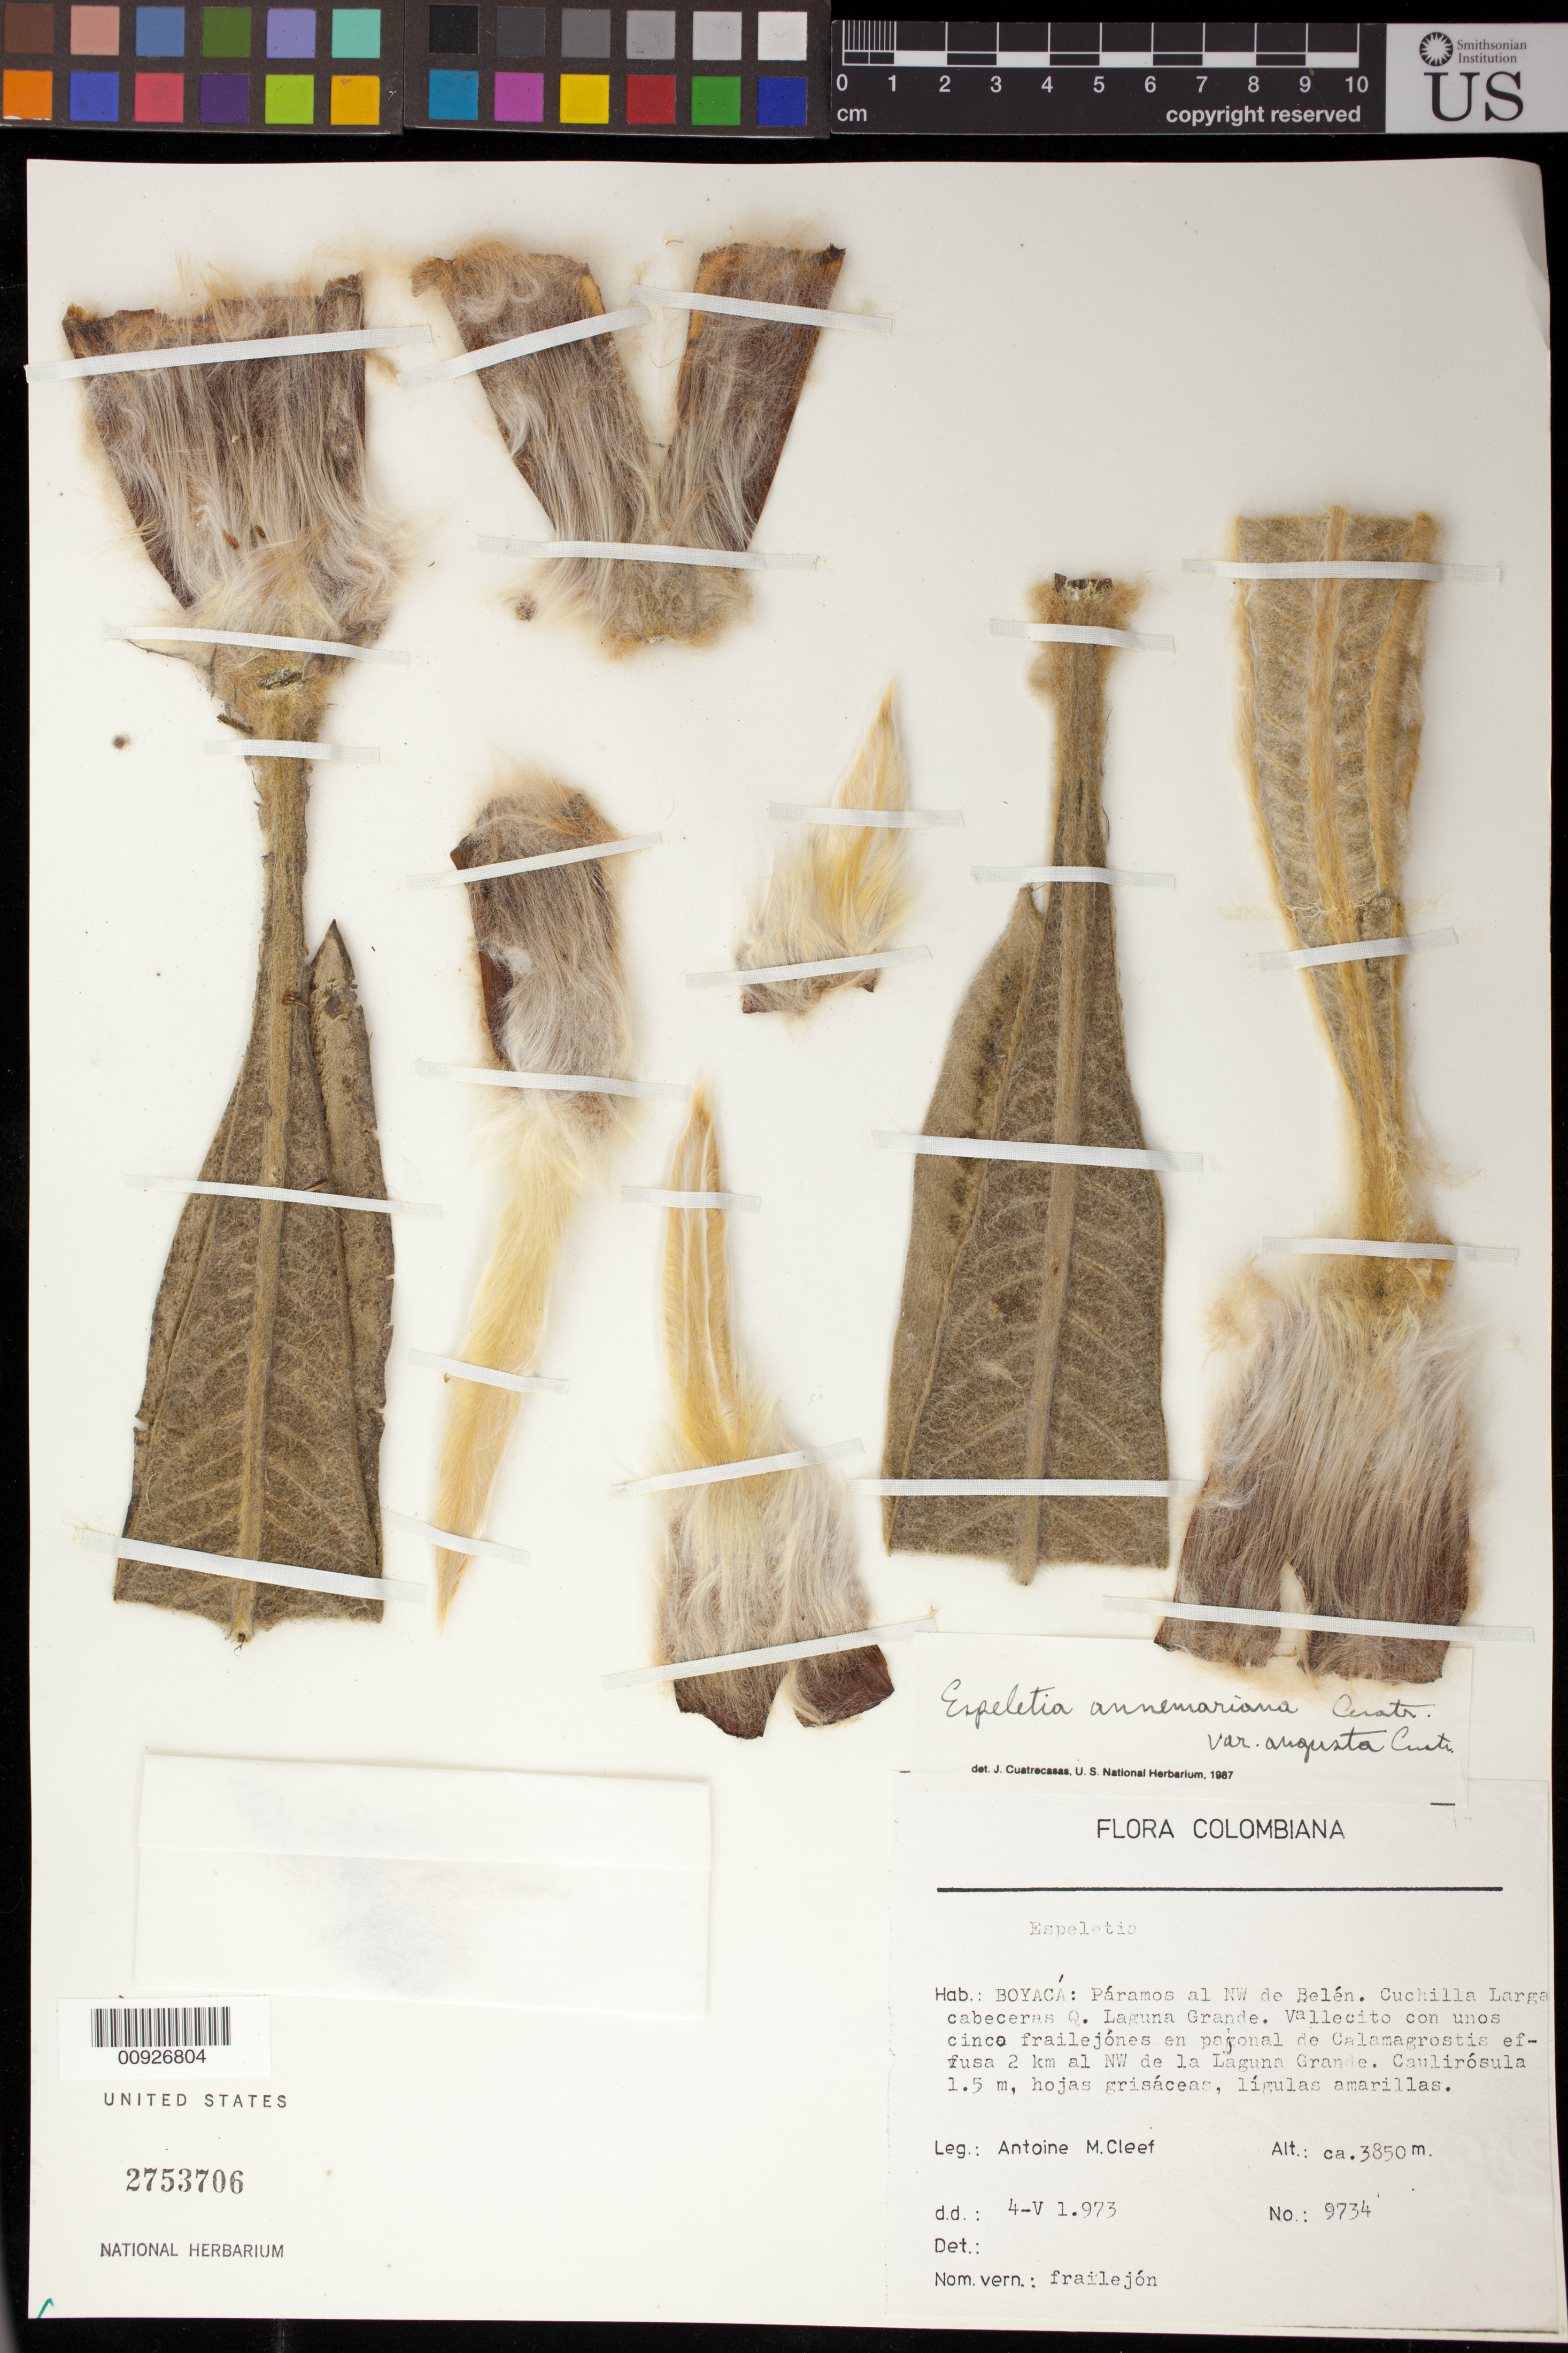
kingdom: Plantae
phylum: Tracheophyta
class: Magnoliopsida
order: Asterales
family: Asteraceae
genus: Espeletia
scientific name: Espeletia annemariana var. angusta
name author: Cuatrec.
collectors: A. M. Cleef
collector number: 9734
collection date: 1973-05-04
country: Colombia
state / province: Boyacá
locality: Páramos al NW de Belén. Cuchilla Larga, cabeceras Q, Laguna Grande.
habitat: Vallecito con unos cinco frailejones en pajonal de Calamagostris effusa 2 km al NW de la Laguna Grande.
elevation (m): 3850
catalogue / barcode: US 2753706